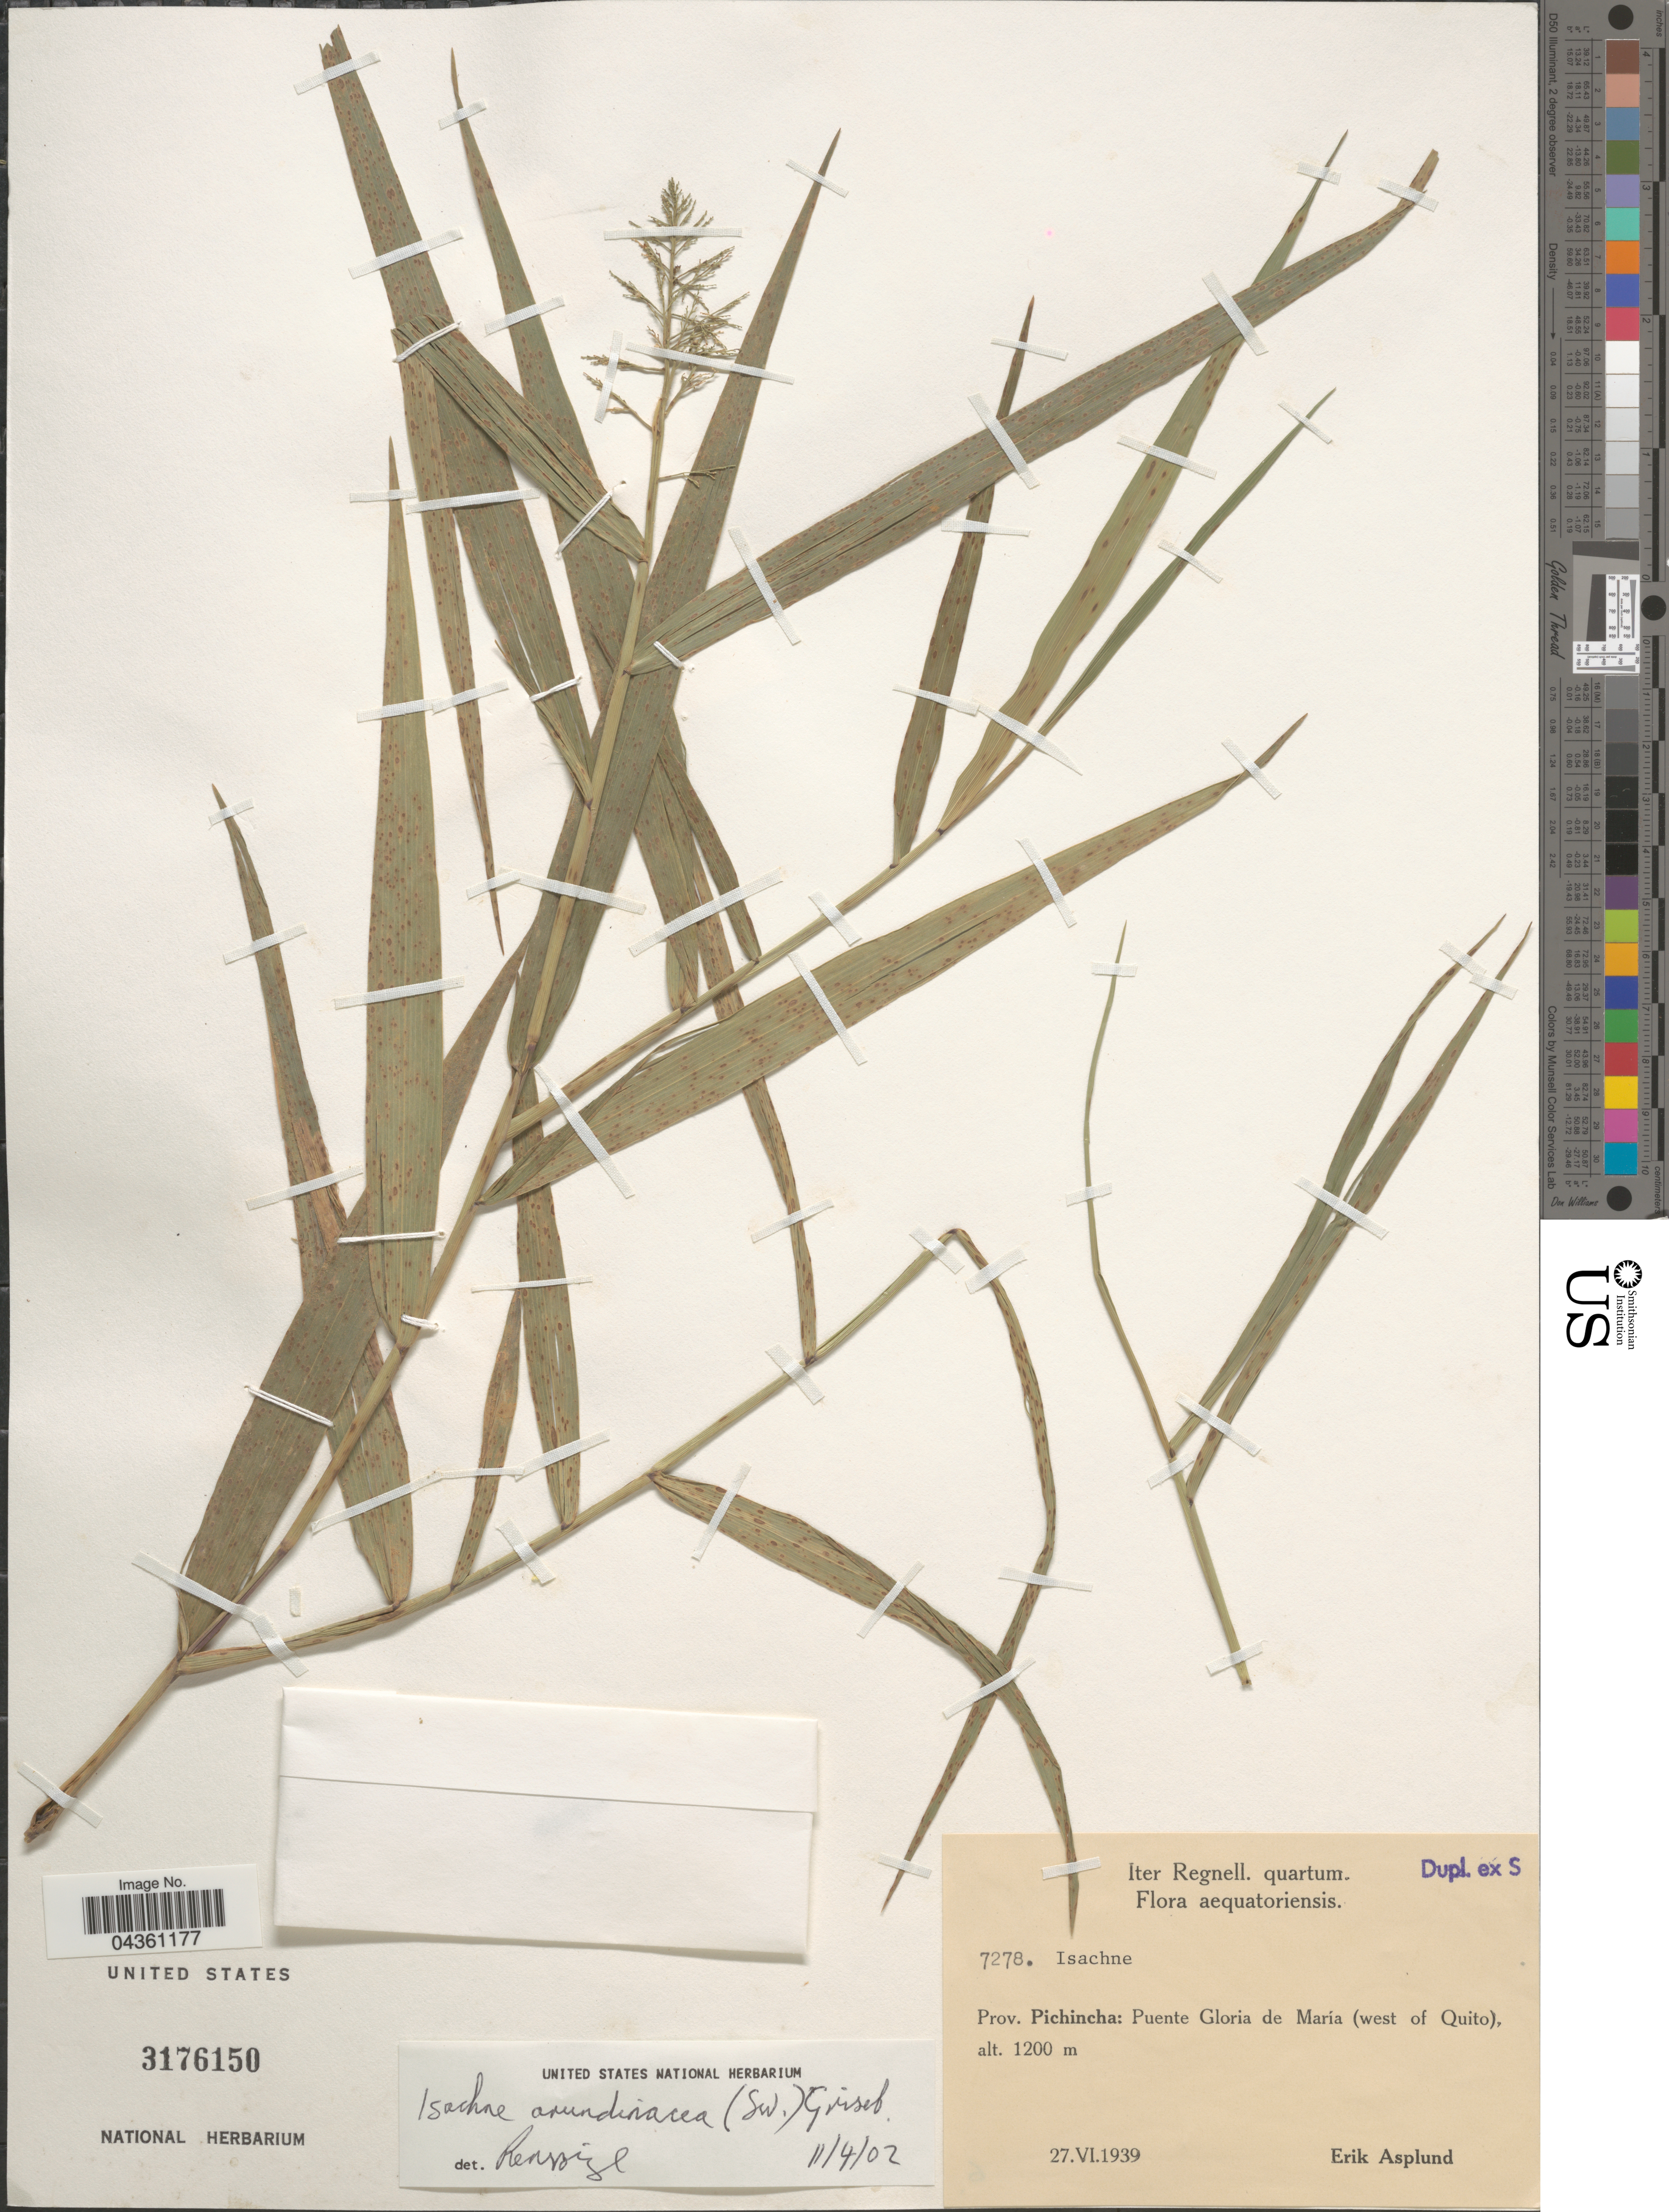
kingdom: Plantae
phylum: Tracheophyta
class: Liliopsida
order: Poales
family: Poaceae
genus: Isachne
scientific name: Isachne arundinacea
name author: (Sw.) Griseb.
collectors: E. Asplund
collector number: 7278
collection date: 1939-06-27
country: Ecuador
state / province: Pichincha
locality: Iter Regnell. quartum. Puente Gloria de María (west of Quito).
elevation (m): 1200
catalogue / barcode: US 3176150